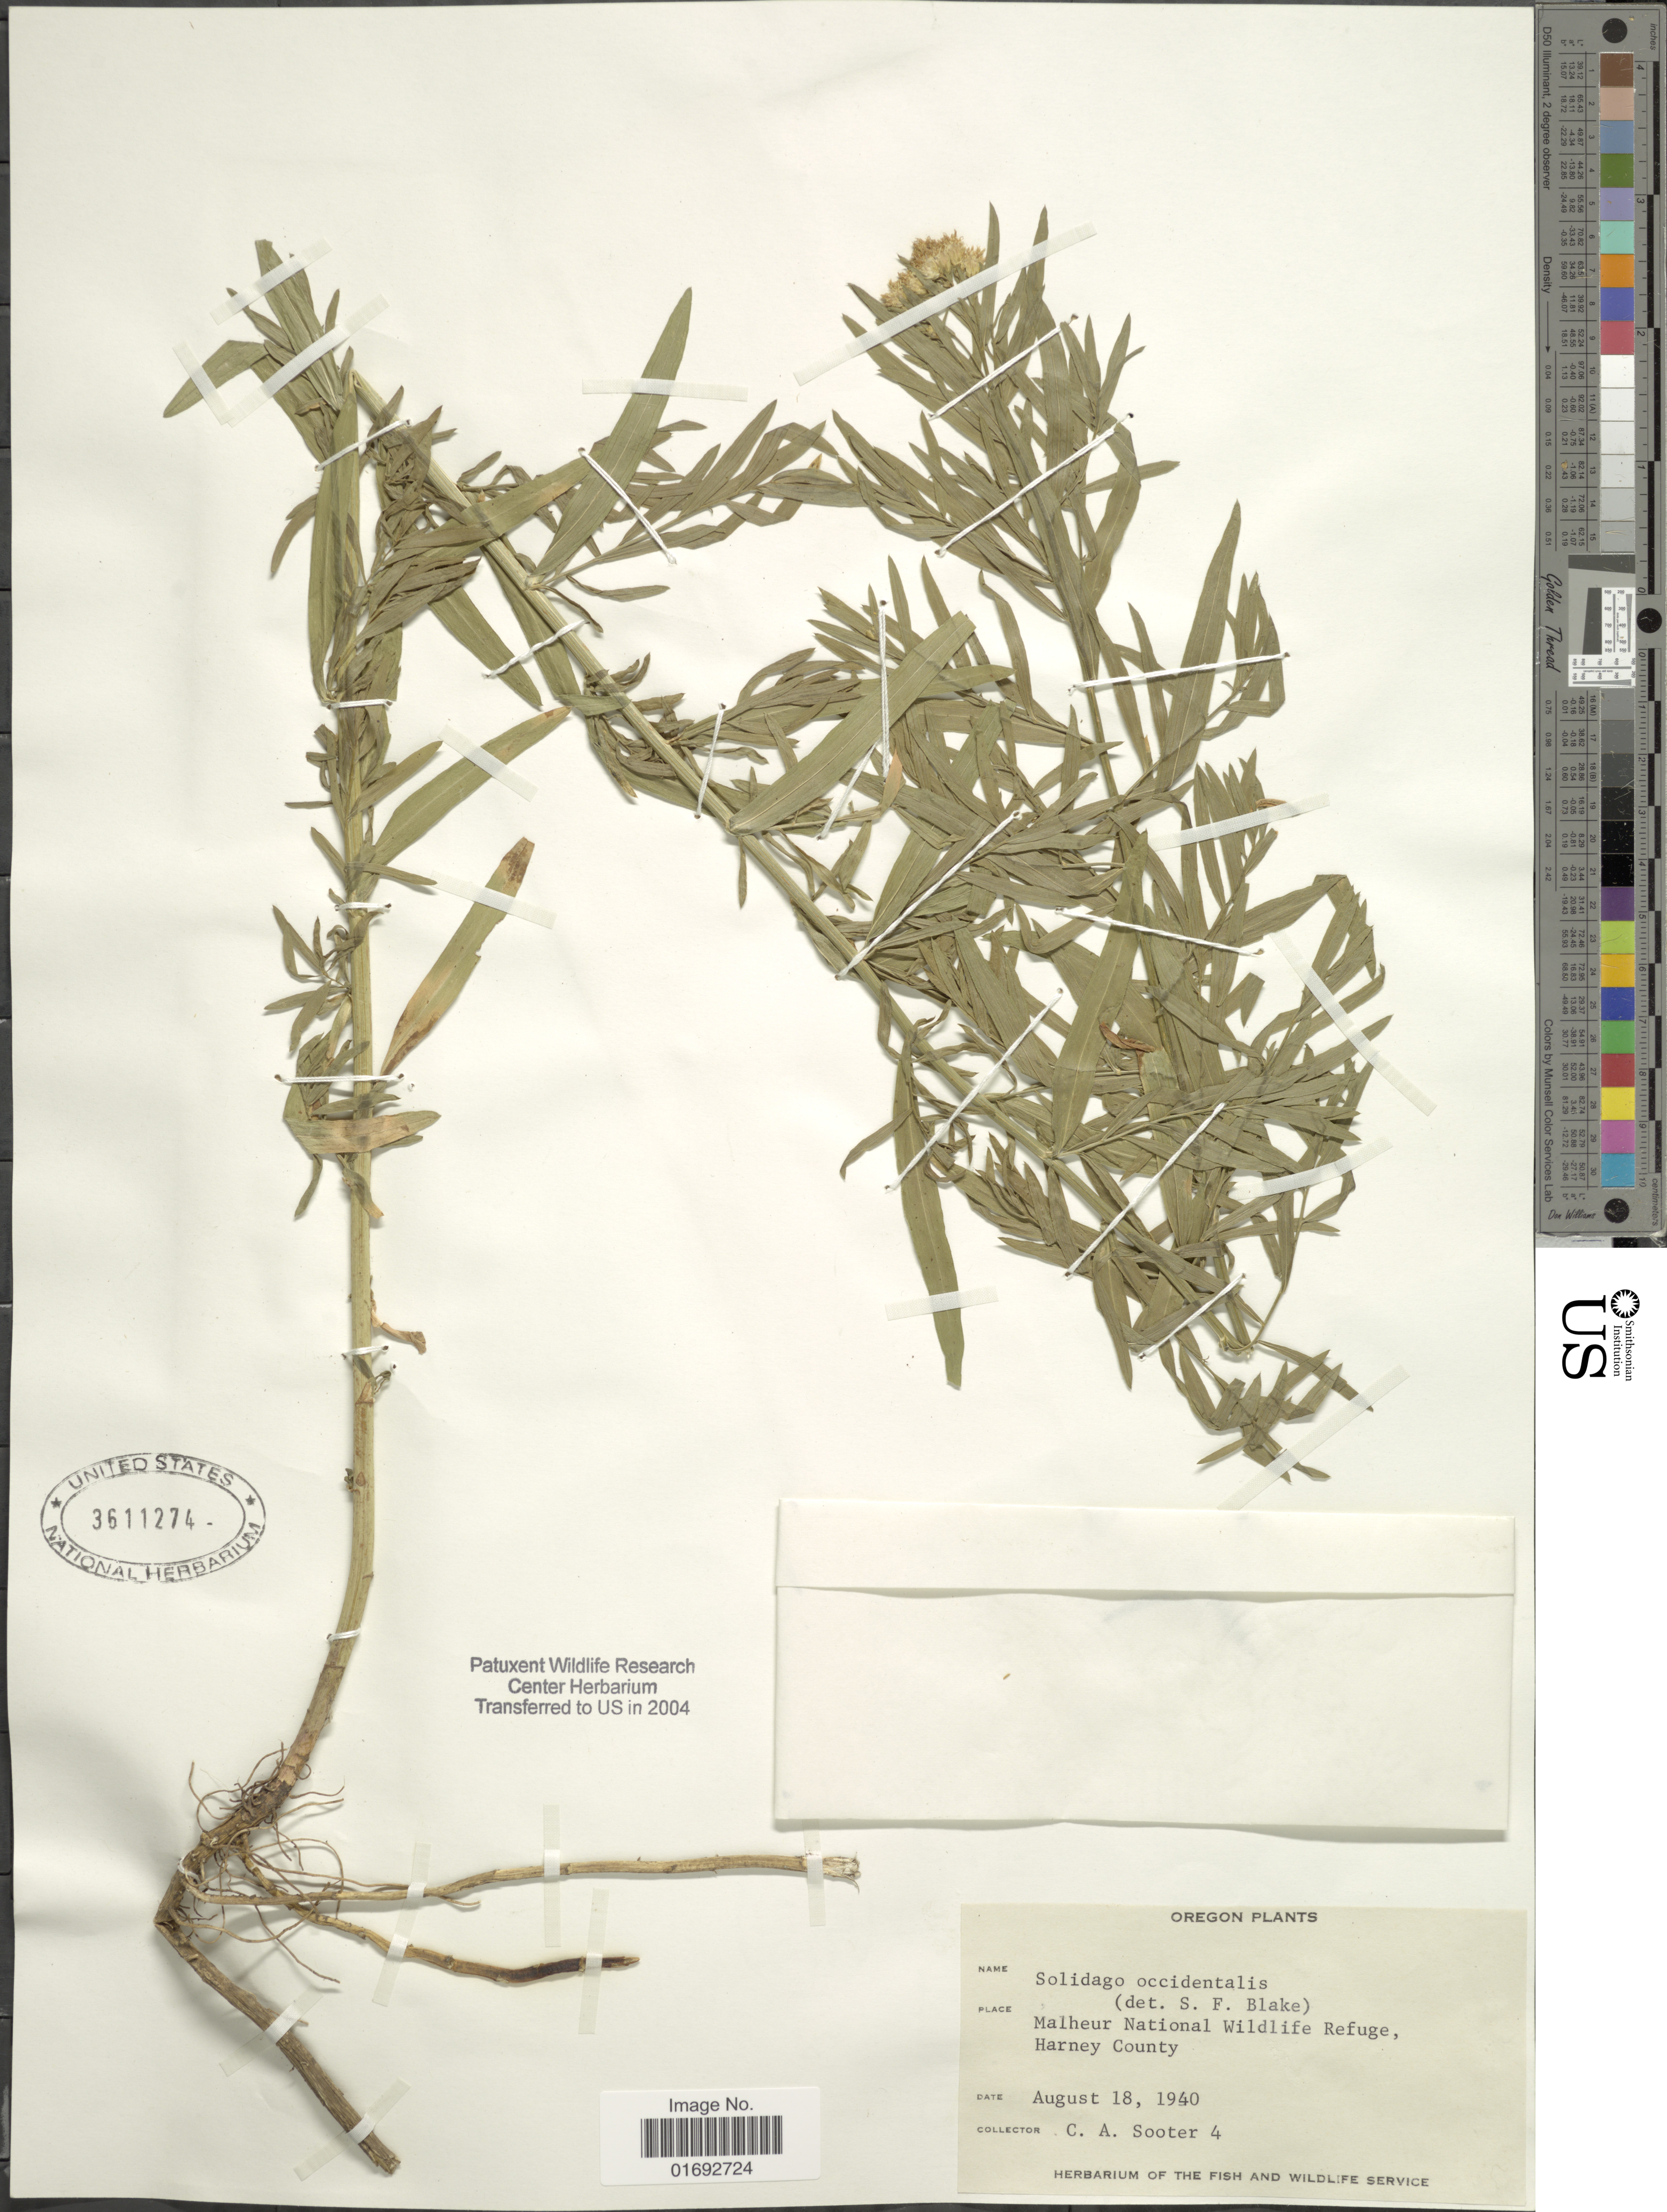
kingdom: Plantae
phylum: Tracheophyta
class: Magnoliopsida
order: Asterales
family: Asteraceae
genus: Euthamia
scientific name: Euthamia occidentalis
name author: Nutt.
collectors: C. Scooter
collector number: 4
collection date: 1940-08-18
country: United States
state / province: Oregon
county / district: Harney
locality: Malheur National Wildlife Refuge, Harney County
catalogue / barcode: US 3611274